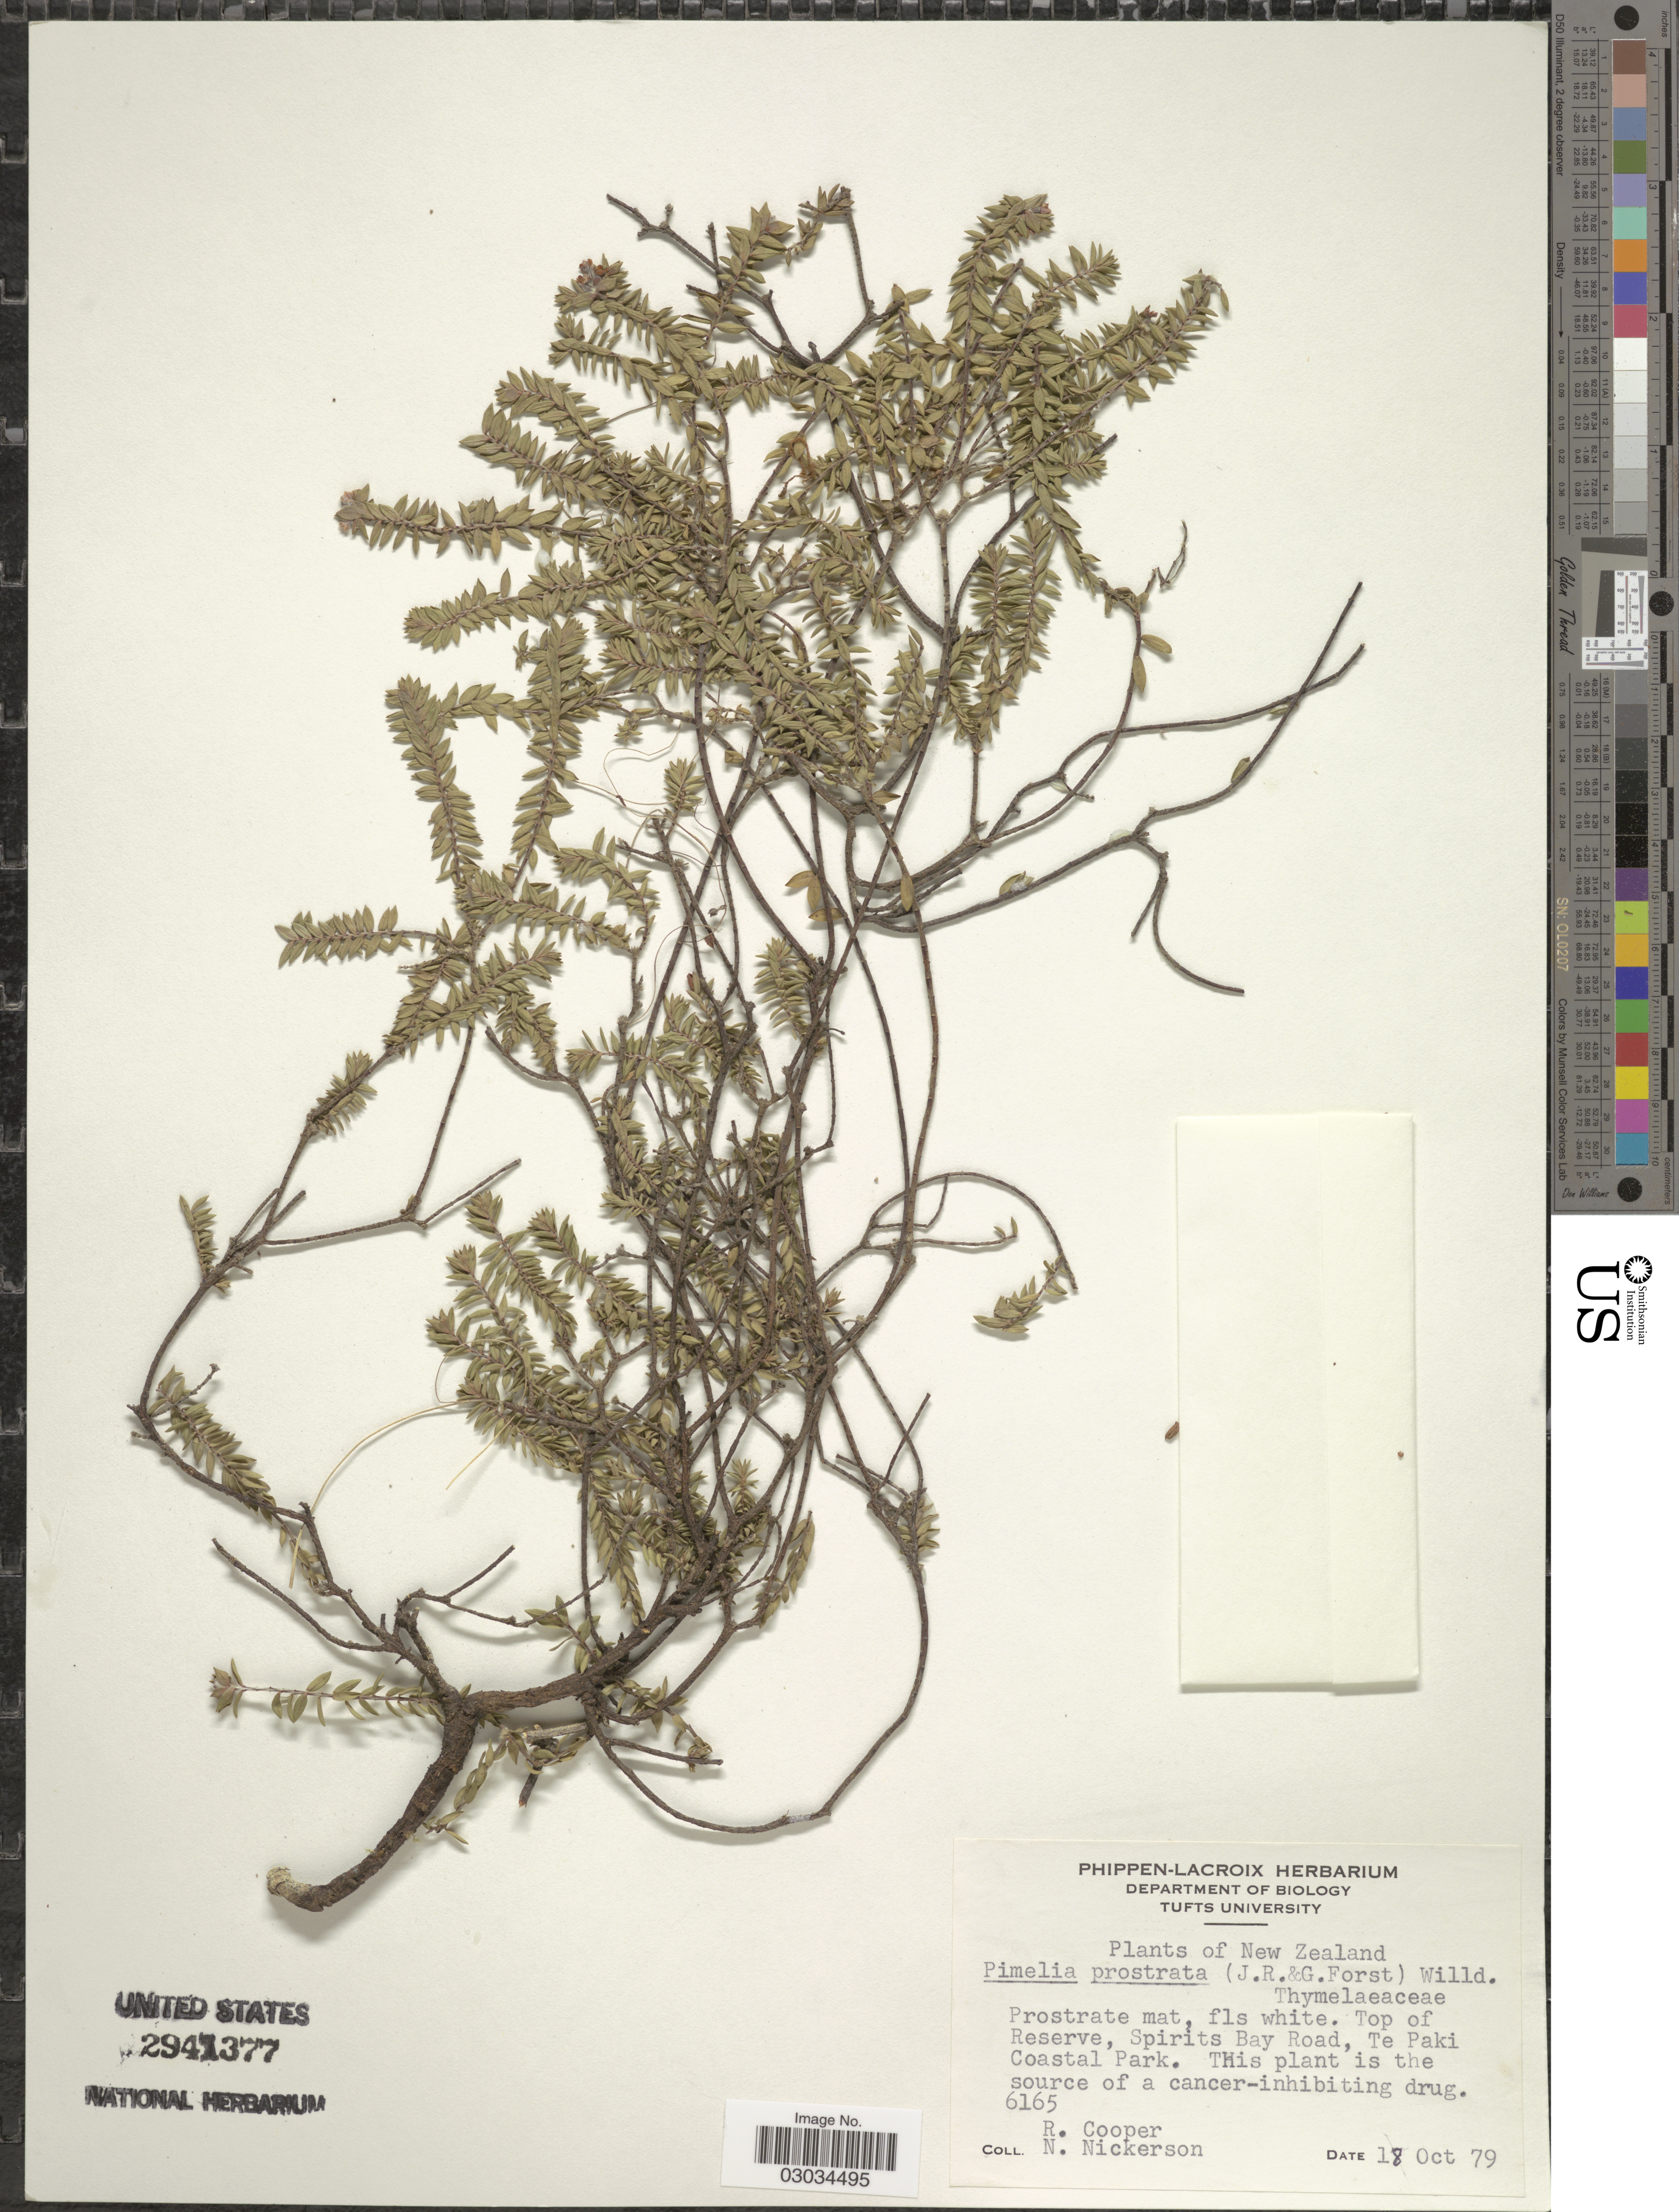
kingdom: Plantae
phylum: Tracheophyta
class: Magnoliopsida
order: Malvales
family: Thymelaeaceae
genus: Pimelea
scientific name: Pimelea prostrata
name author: Willd.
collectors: R. Cooper & N. Nickerson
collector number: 6165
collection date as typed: Transcribed d/m/y: 18/10/79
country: New Zealand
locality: Top of Reserve, Spirits Bay Road, Te Paki Coastal Park.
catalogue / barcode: US 2941377